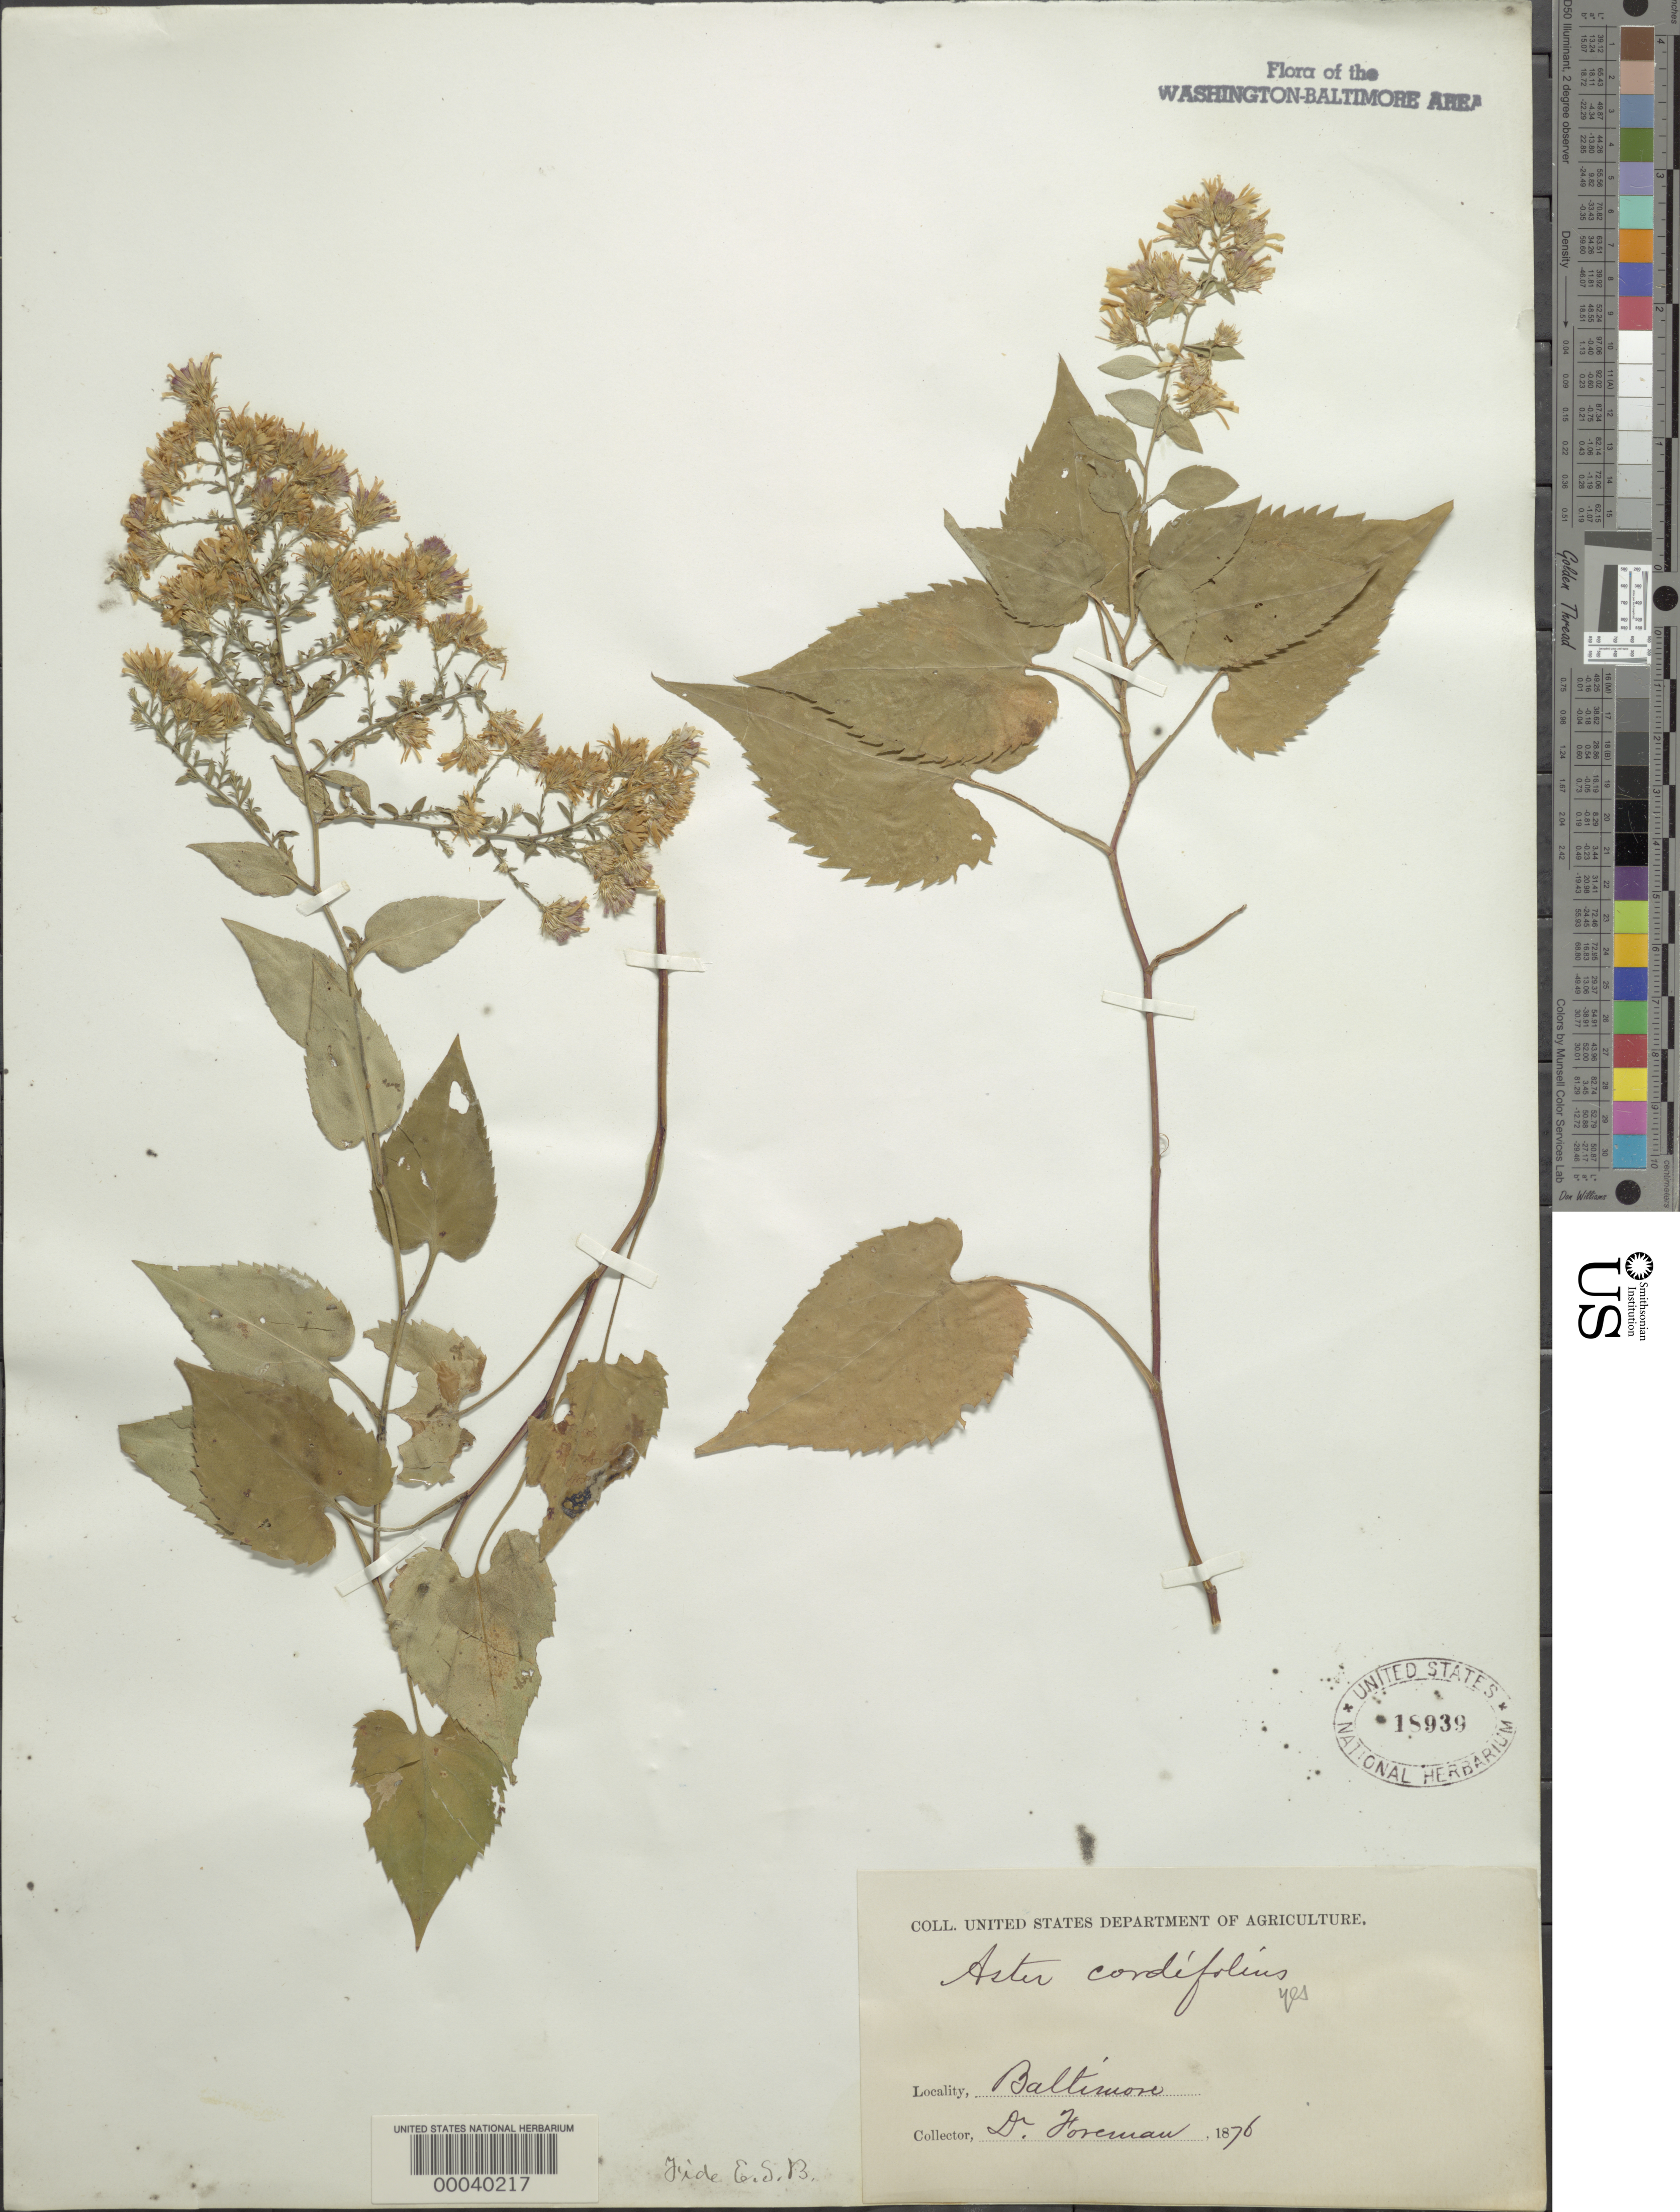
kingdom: Plantae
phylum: Tracheophyta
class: Magnoliopsida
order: Asterales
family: Asteraceae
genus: Symphyotrichum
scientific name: Symphyotrichum cordifolium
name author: (L.) G.L. Nesom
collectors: D. Foreman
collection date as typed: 1876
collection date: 1876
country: United States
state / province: Maryland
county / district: City of Baltimore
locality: Baltimore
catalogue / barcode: US 18939